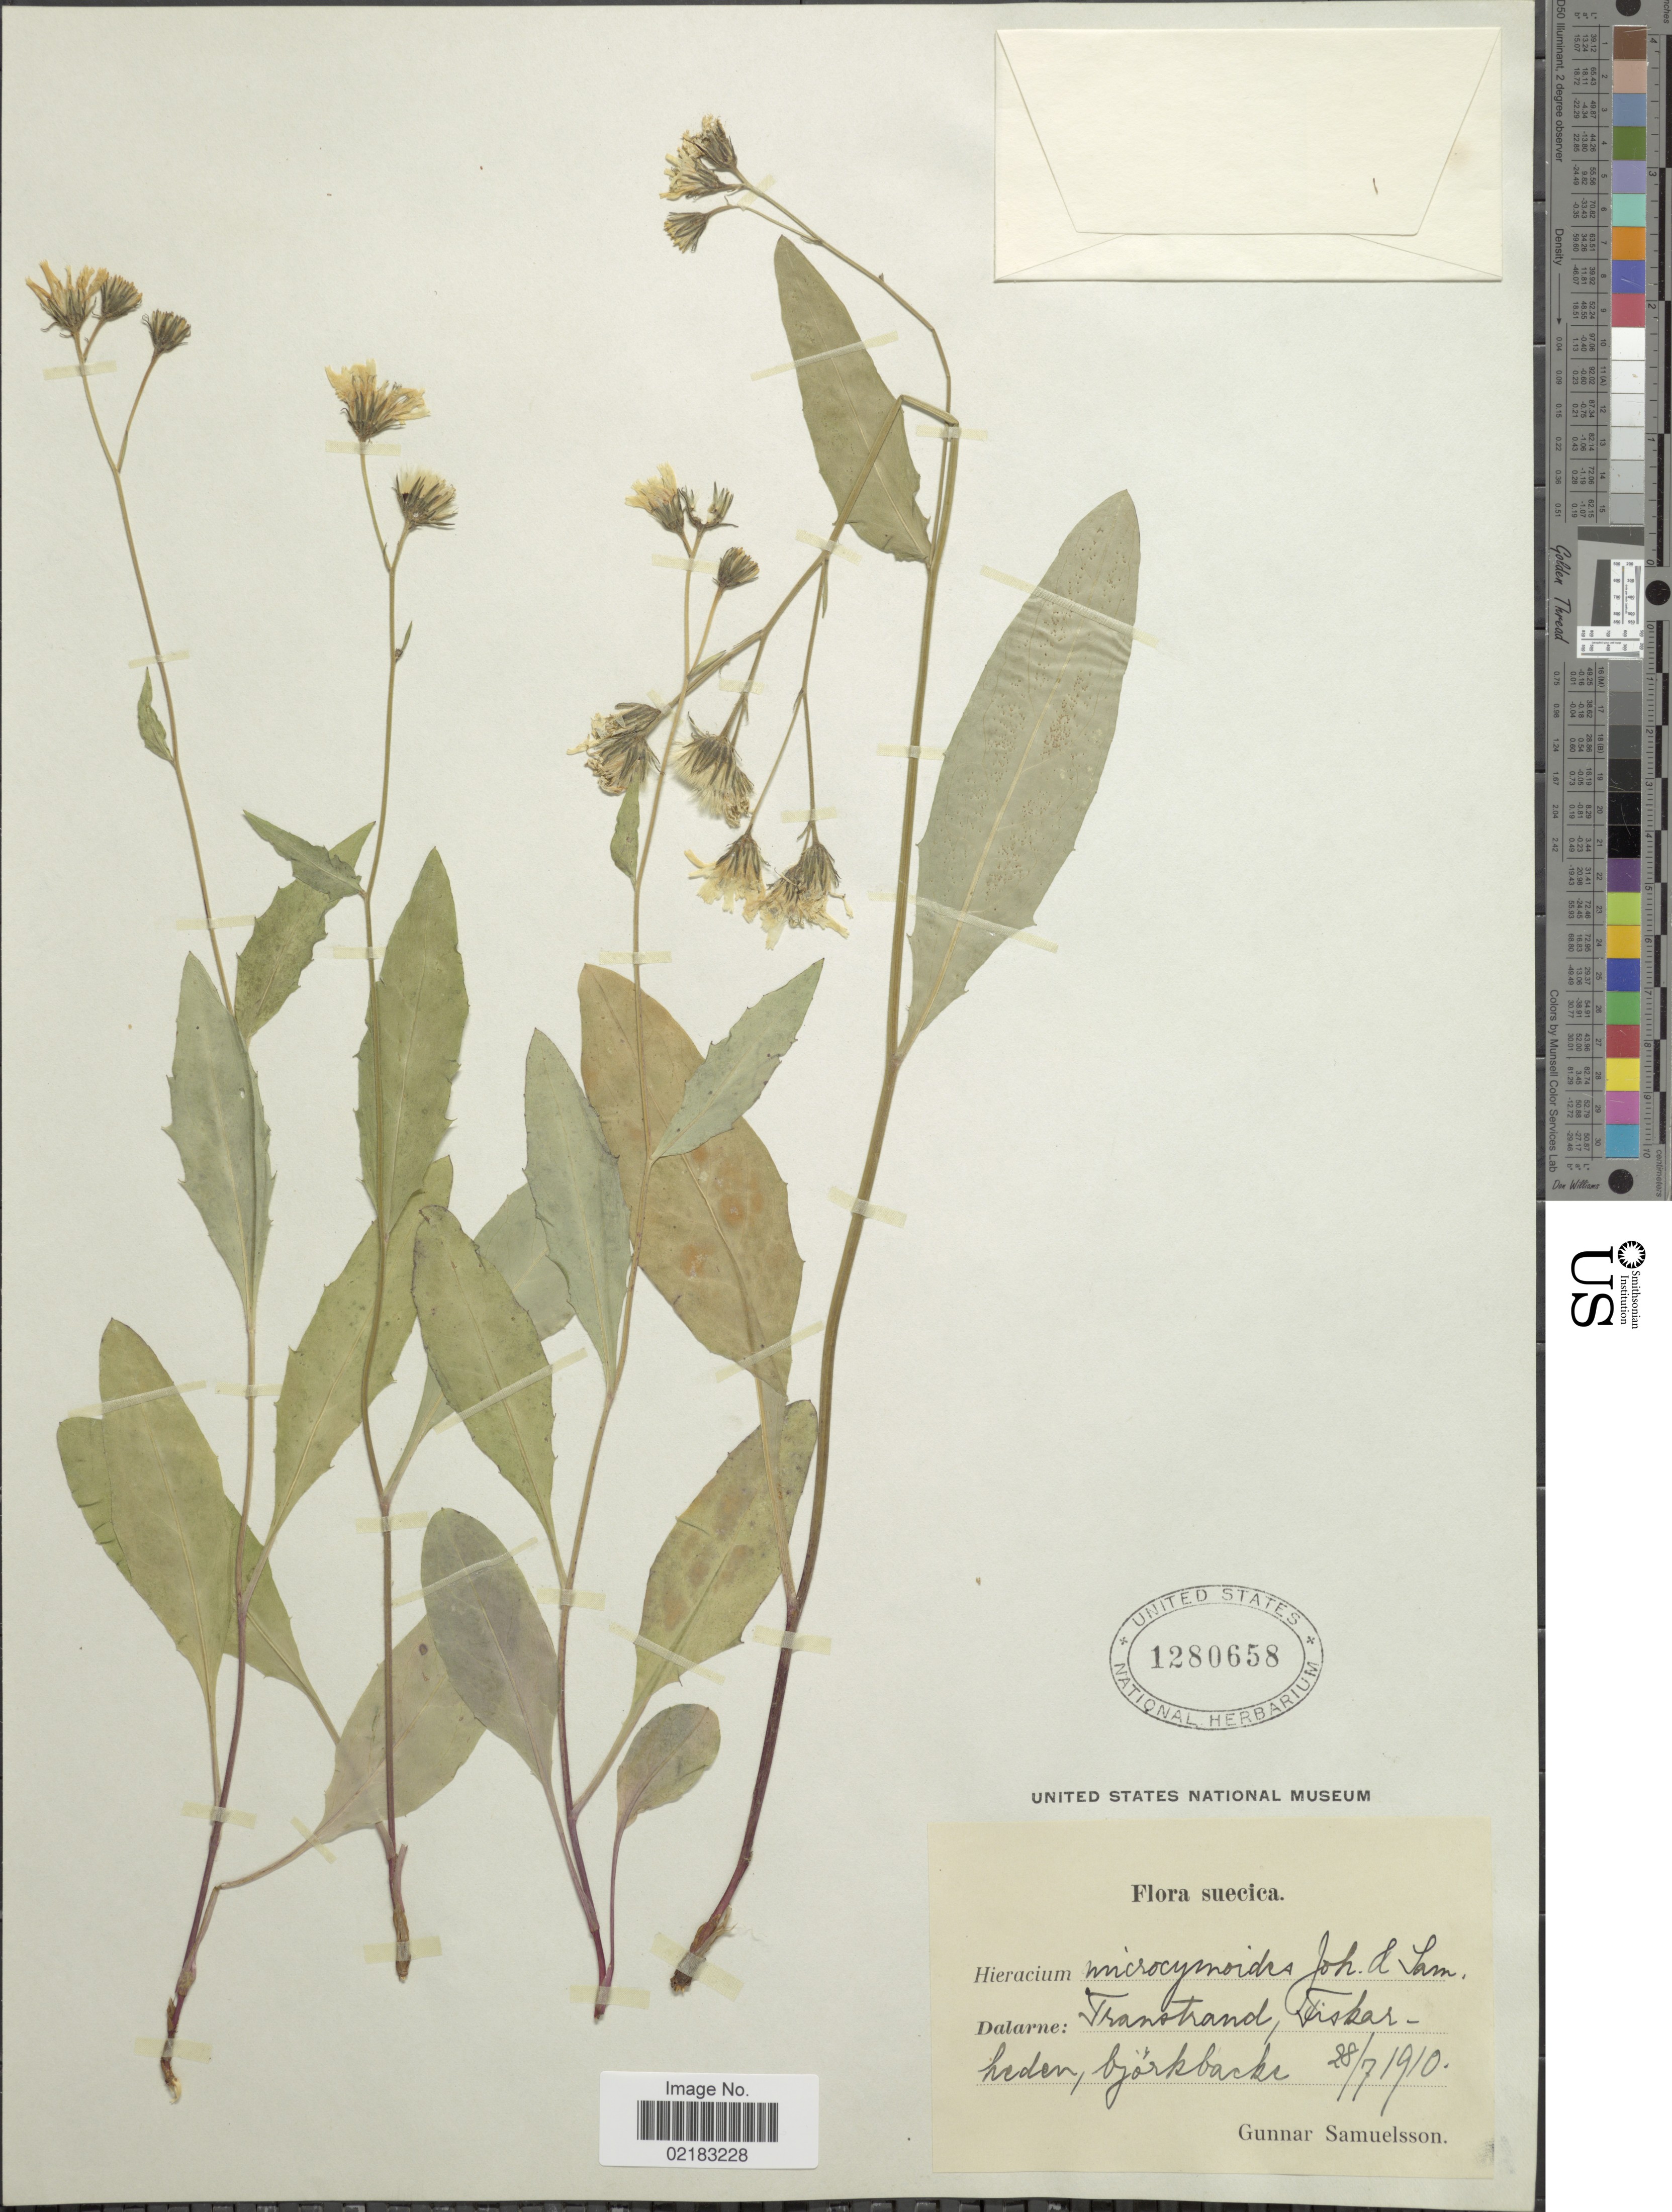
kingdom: Plantae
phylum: Tracheophyta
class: Magnoliopsida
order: Asterales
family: Asteraceae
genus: Hieracium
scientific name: Hieracium microcymoides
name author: Johanss. & Sam.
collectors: G. Samuelsson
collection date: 1910-07-28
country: Sweden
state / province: Dalarna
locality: Transtrand, Tiskar-heden, bjorkbacke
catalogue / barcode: US 1280658